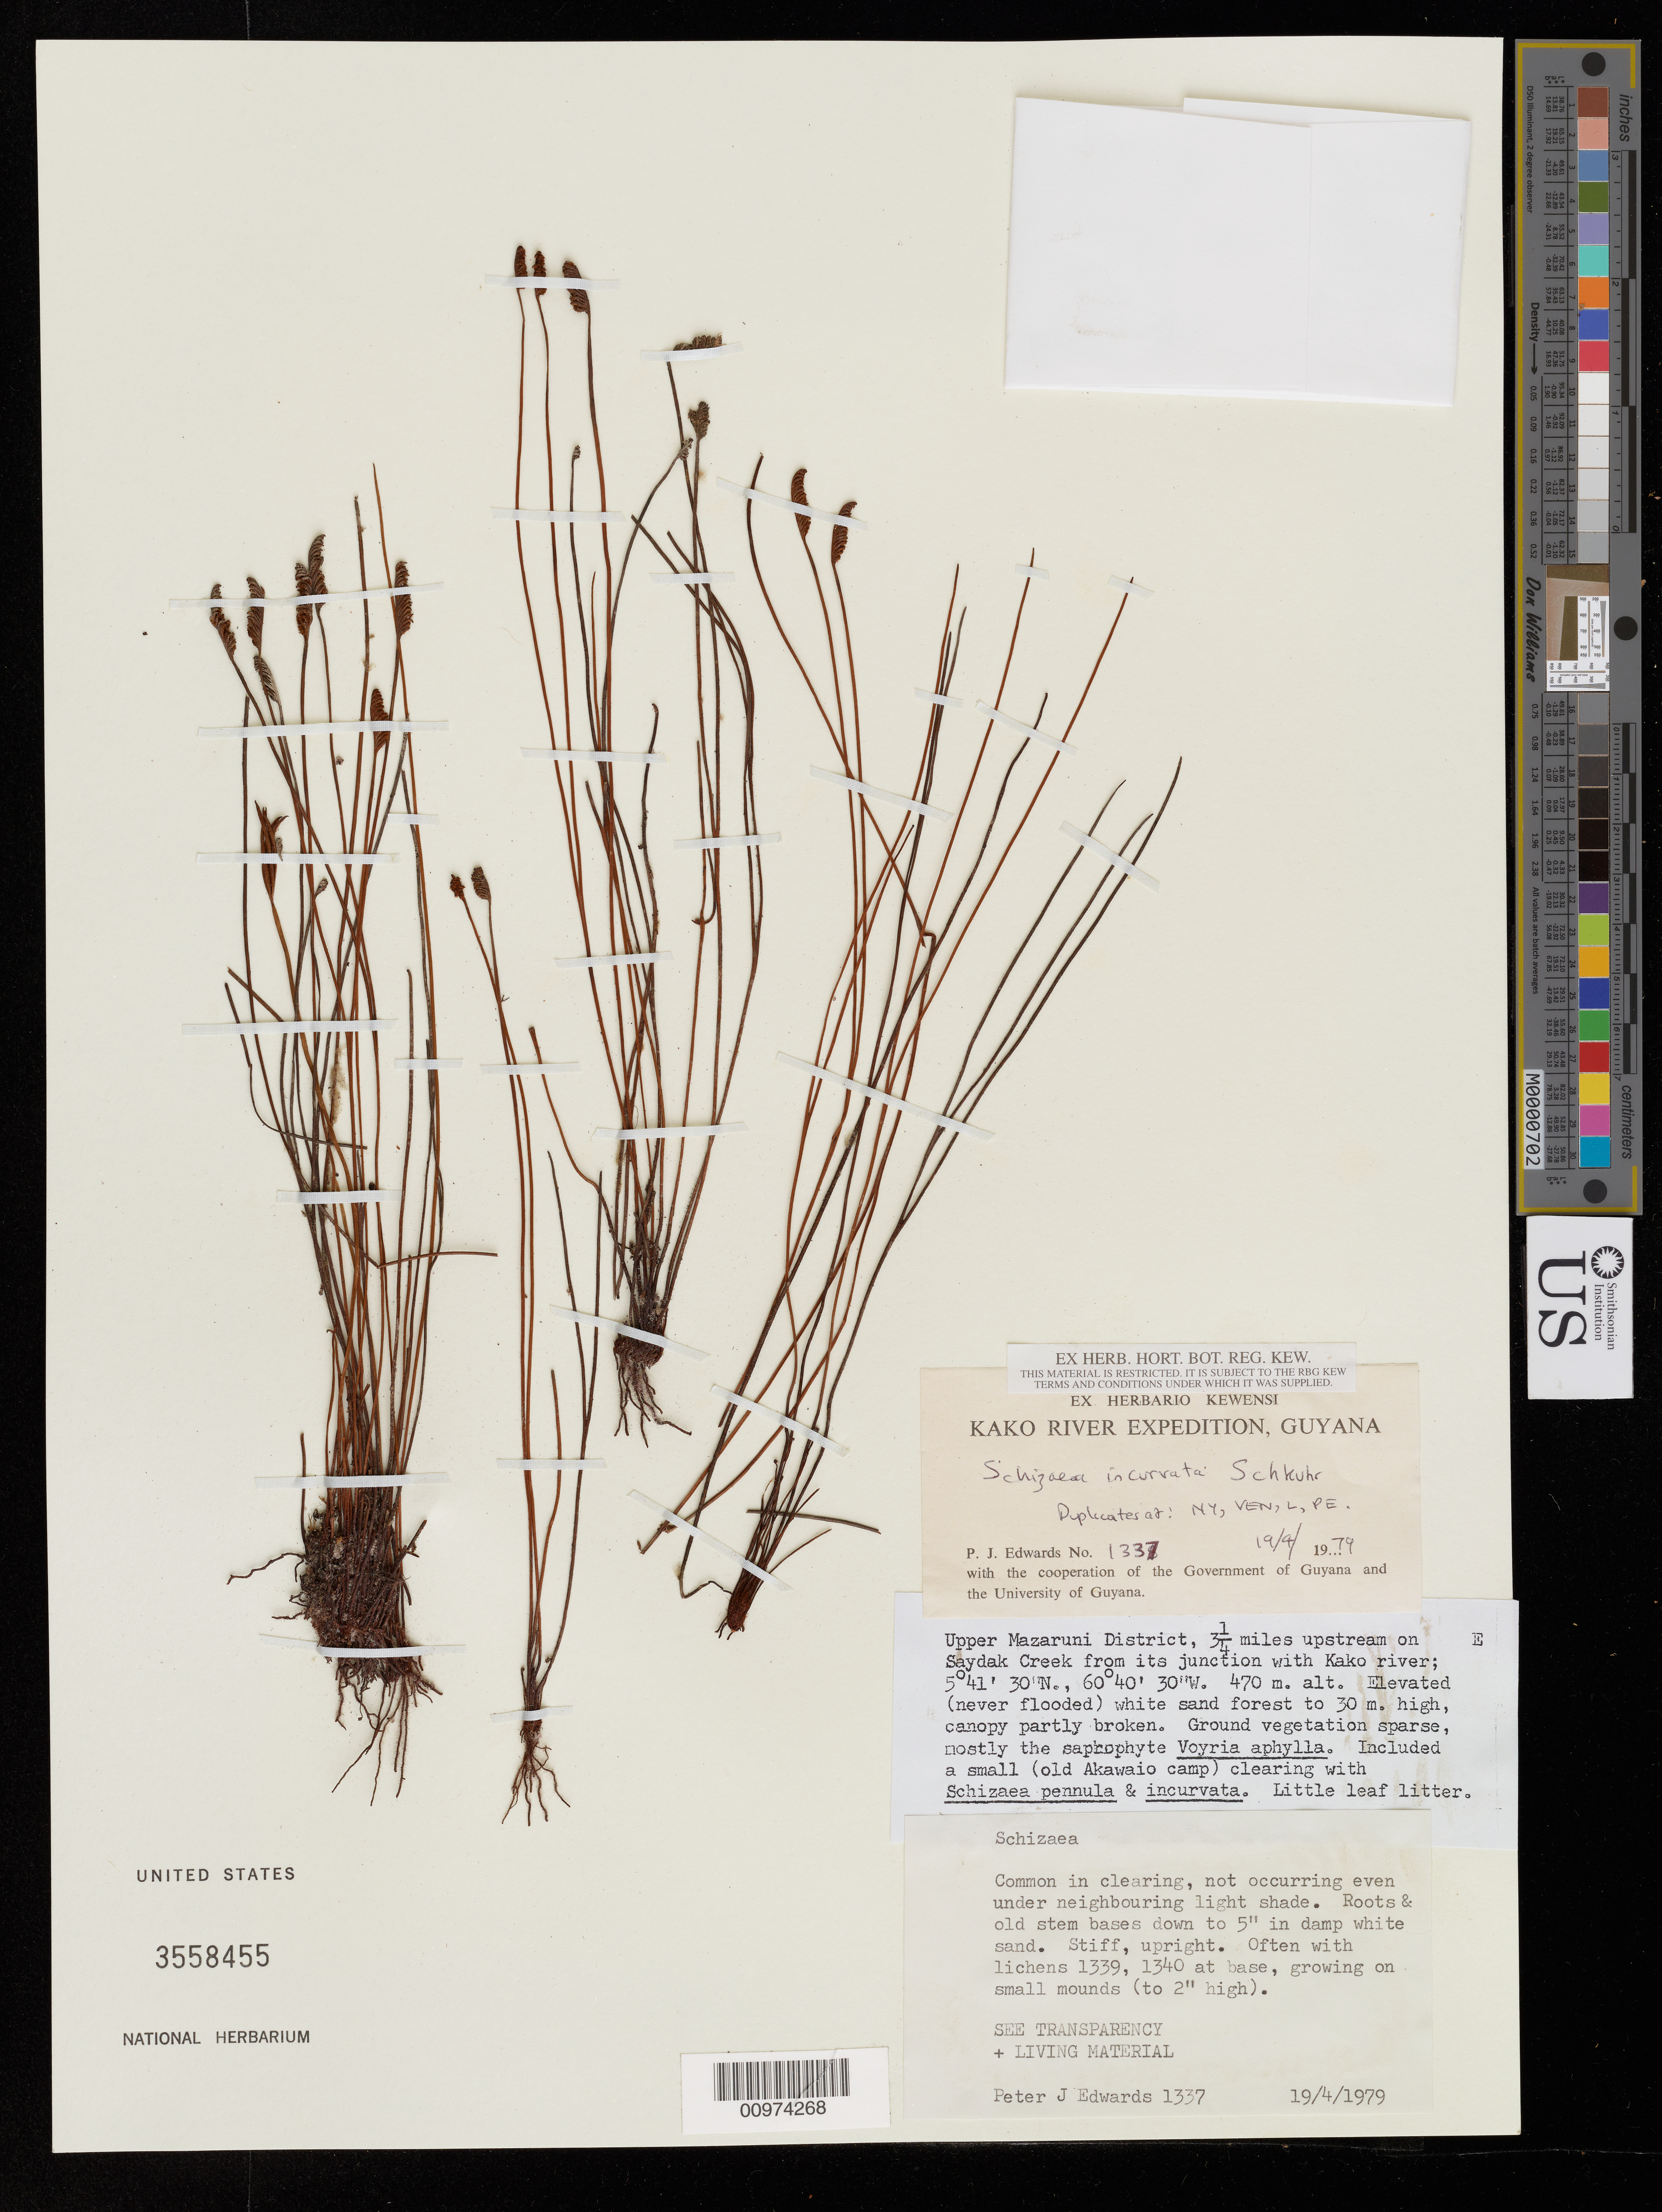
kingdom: Plantae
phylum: Tracheophyta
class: Polypodiopsida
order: Schizaeales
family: Schizaeaceae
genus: Schizaea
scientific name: Schizaea incurvata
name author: Schkuhr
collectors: P. Edwards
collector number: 1337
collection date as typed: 19-Apr-79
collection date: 1979-04-19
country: Guyana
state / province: Cuyuni-Mazaruni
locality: Upper Mazaruni District, 3.25 miles upstream on Saydak Creek from its junction with Kako river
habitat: Elevated (never flooded) white sand forest to 30m high, canopy partly broken. Ground vegetation sparse, mostly the saprophyte Voyria aphylla.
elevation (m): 470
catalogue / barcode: US 3558455